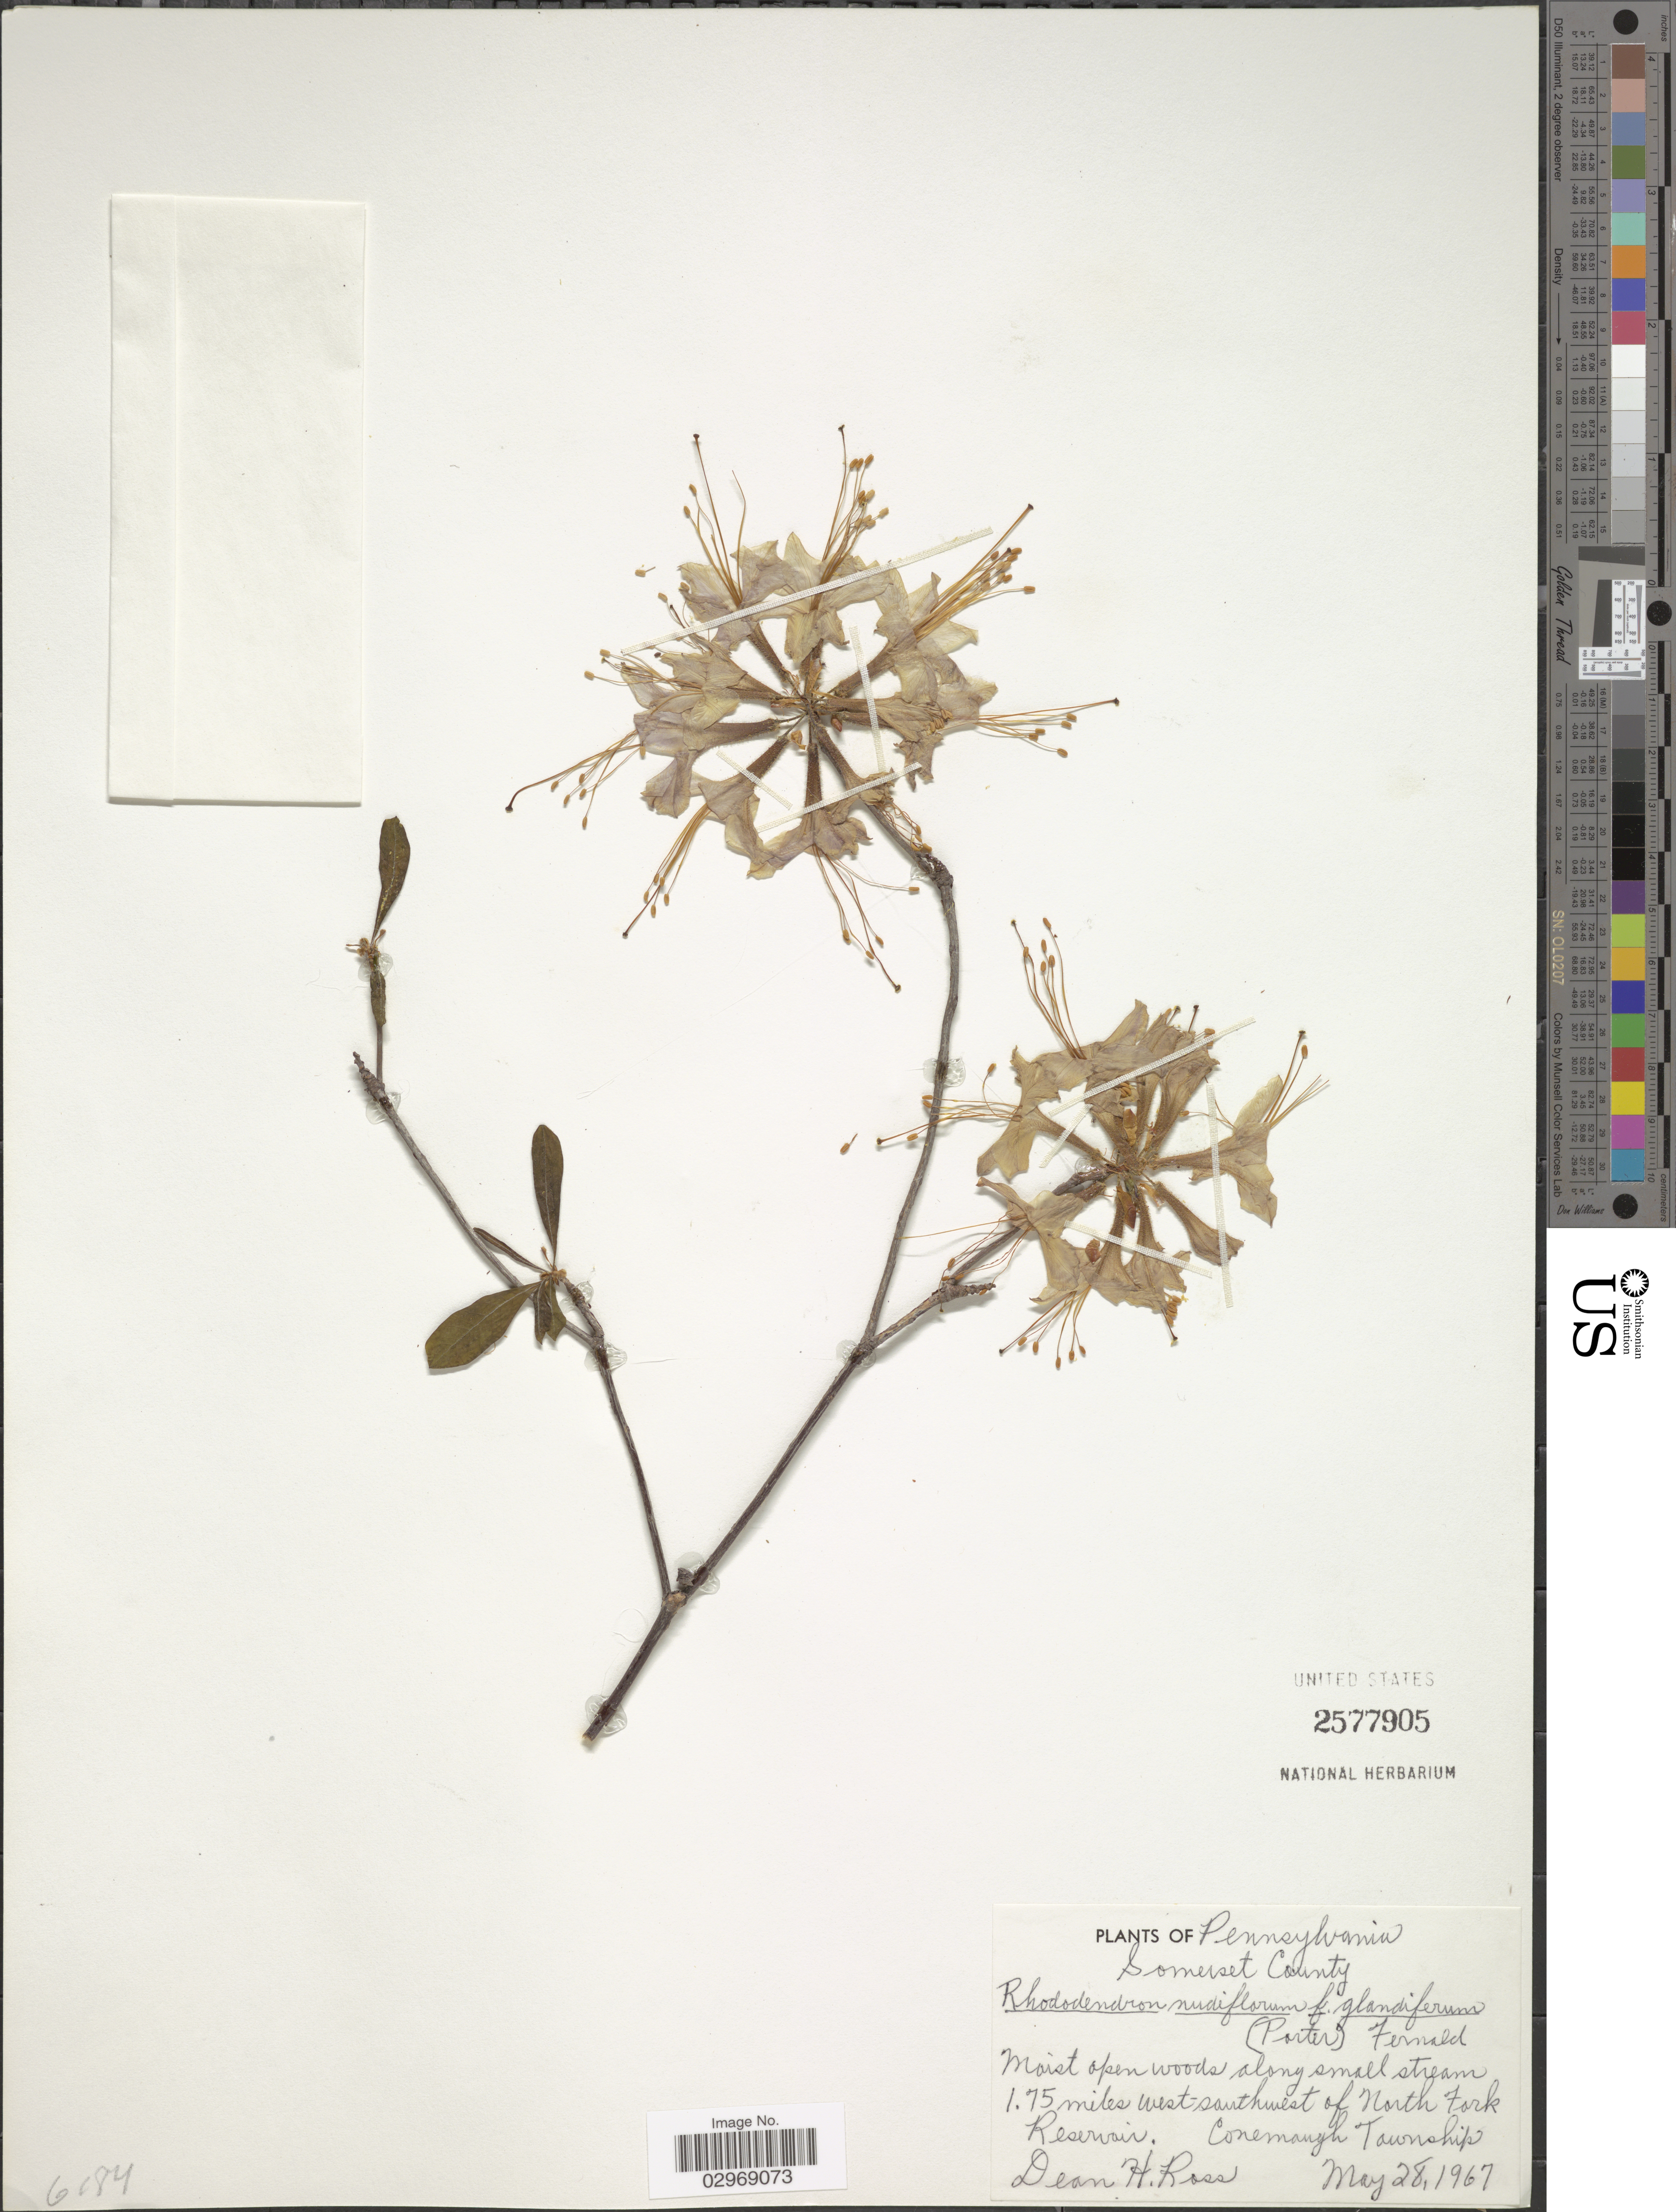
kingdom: Plantae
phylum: Tracheophyta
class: Magnoliopsida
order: Ericales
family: Ericaceae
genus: Rhododendron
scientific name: Rhododendron nudiflorum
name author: Torr.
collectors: D. Ross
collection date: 1967-05-28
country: United States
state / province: Pennsylvania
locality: Somerset County. Moist open woods along small stream 1.75 miles west-southwest of North Fork Reservoir. Conemaugh Township.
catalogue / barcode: US 2577905